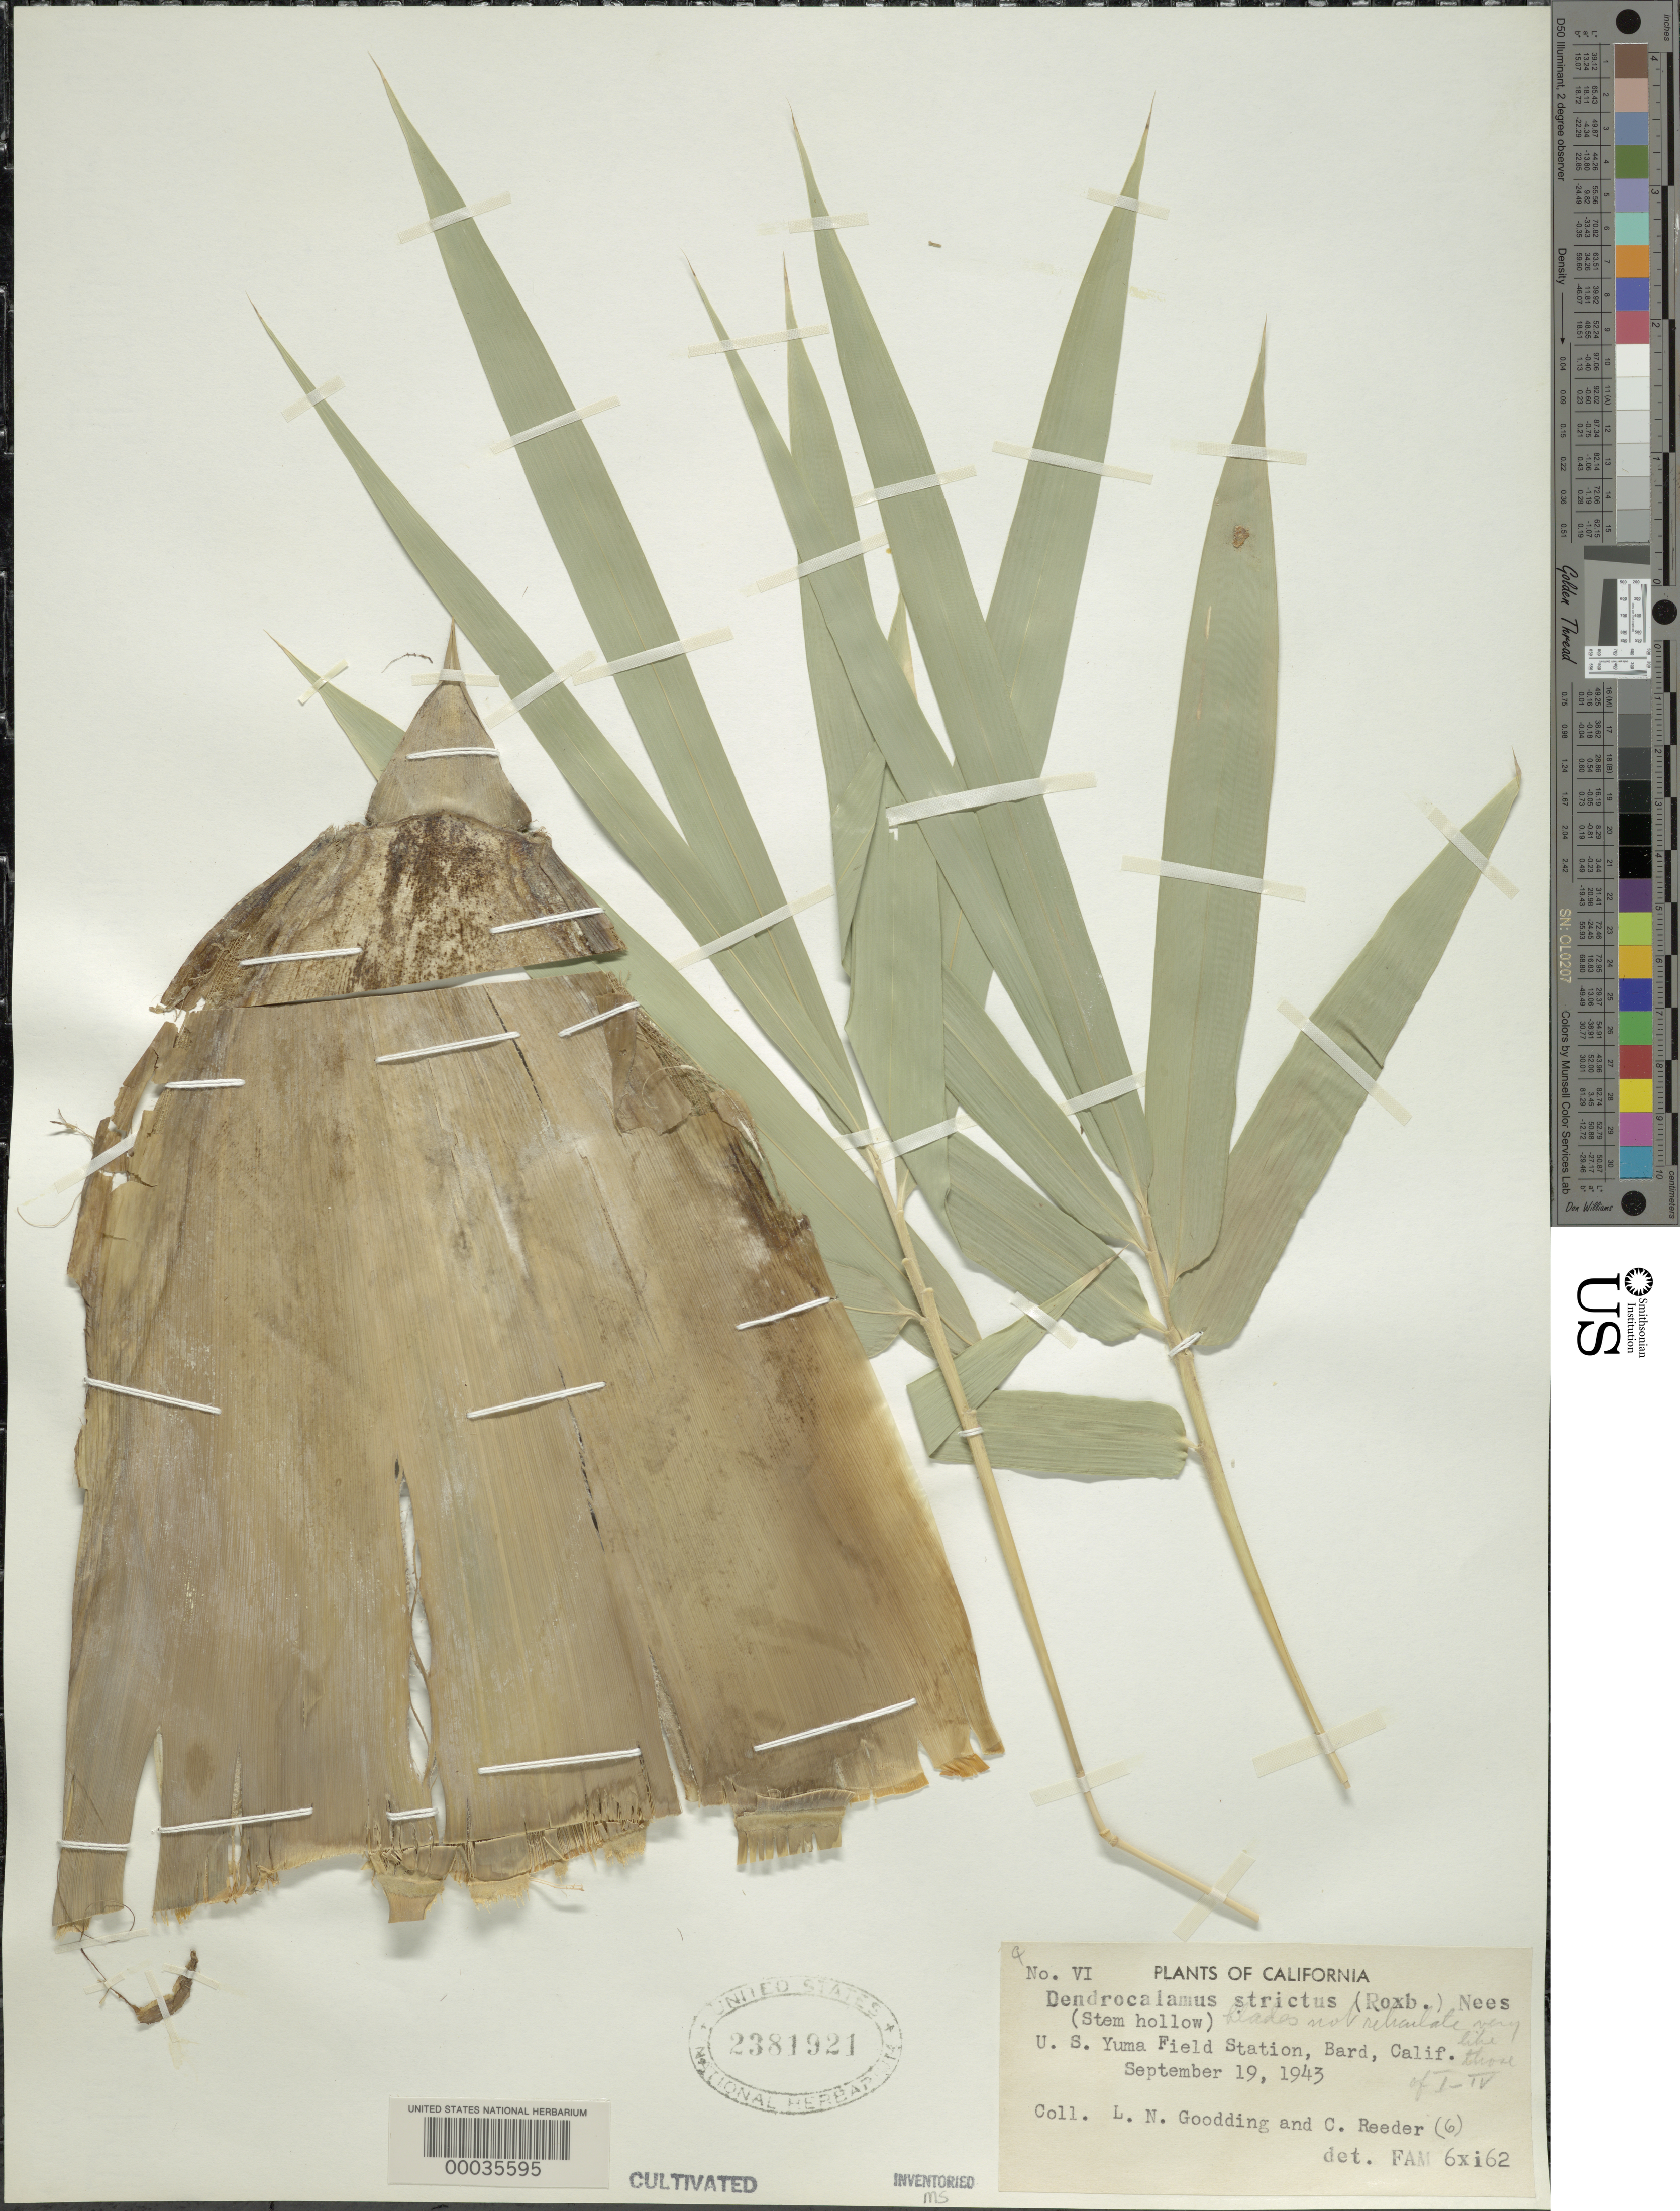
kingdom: Plantae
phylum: Tracheophyta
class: Liliopsida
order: Poales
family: Poaceae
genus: Dendrocalamus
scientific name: Dendrocalamus strictus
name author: (Roxb.) Nees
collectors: L. N. Goodding & C. G. Reeder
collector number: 6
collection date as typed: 19 Sep 1943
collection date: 1943-09-19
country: United States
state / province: California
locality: U.s. yuma field station-bard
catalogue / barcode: US 2381921